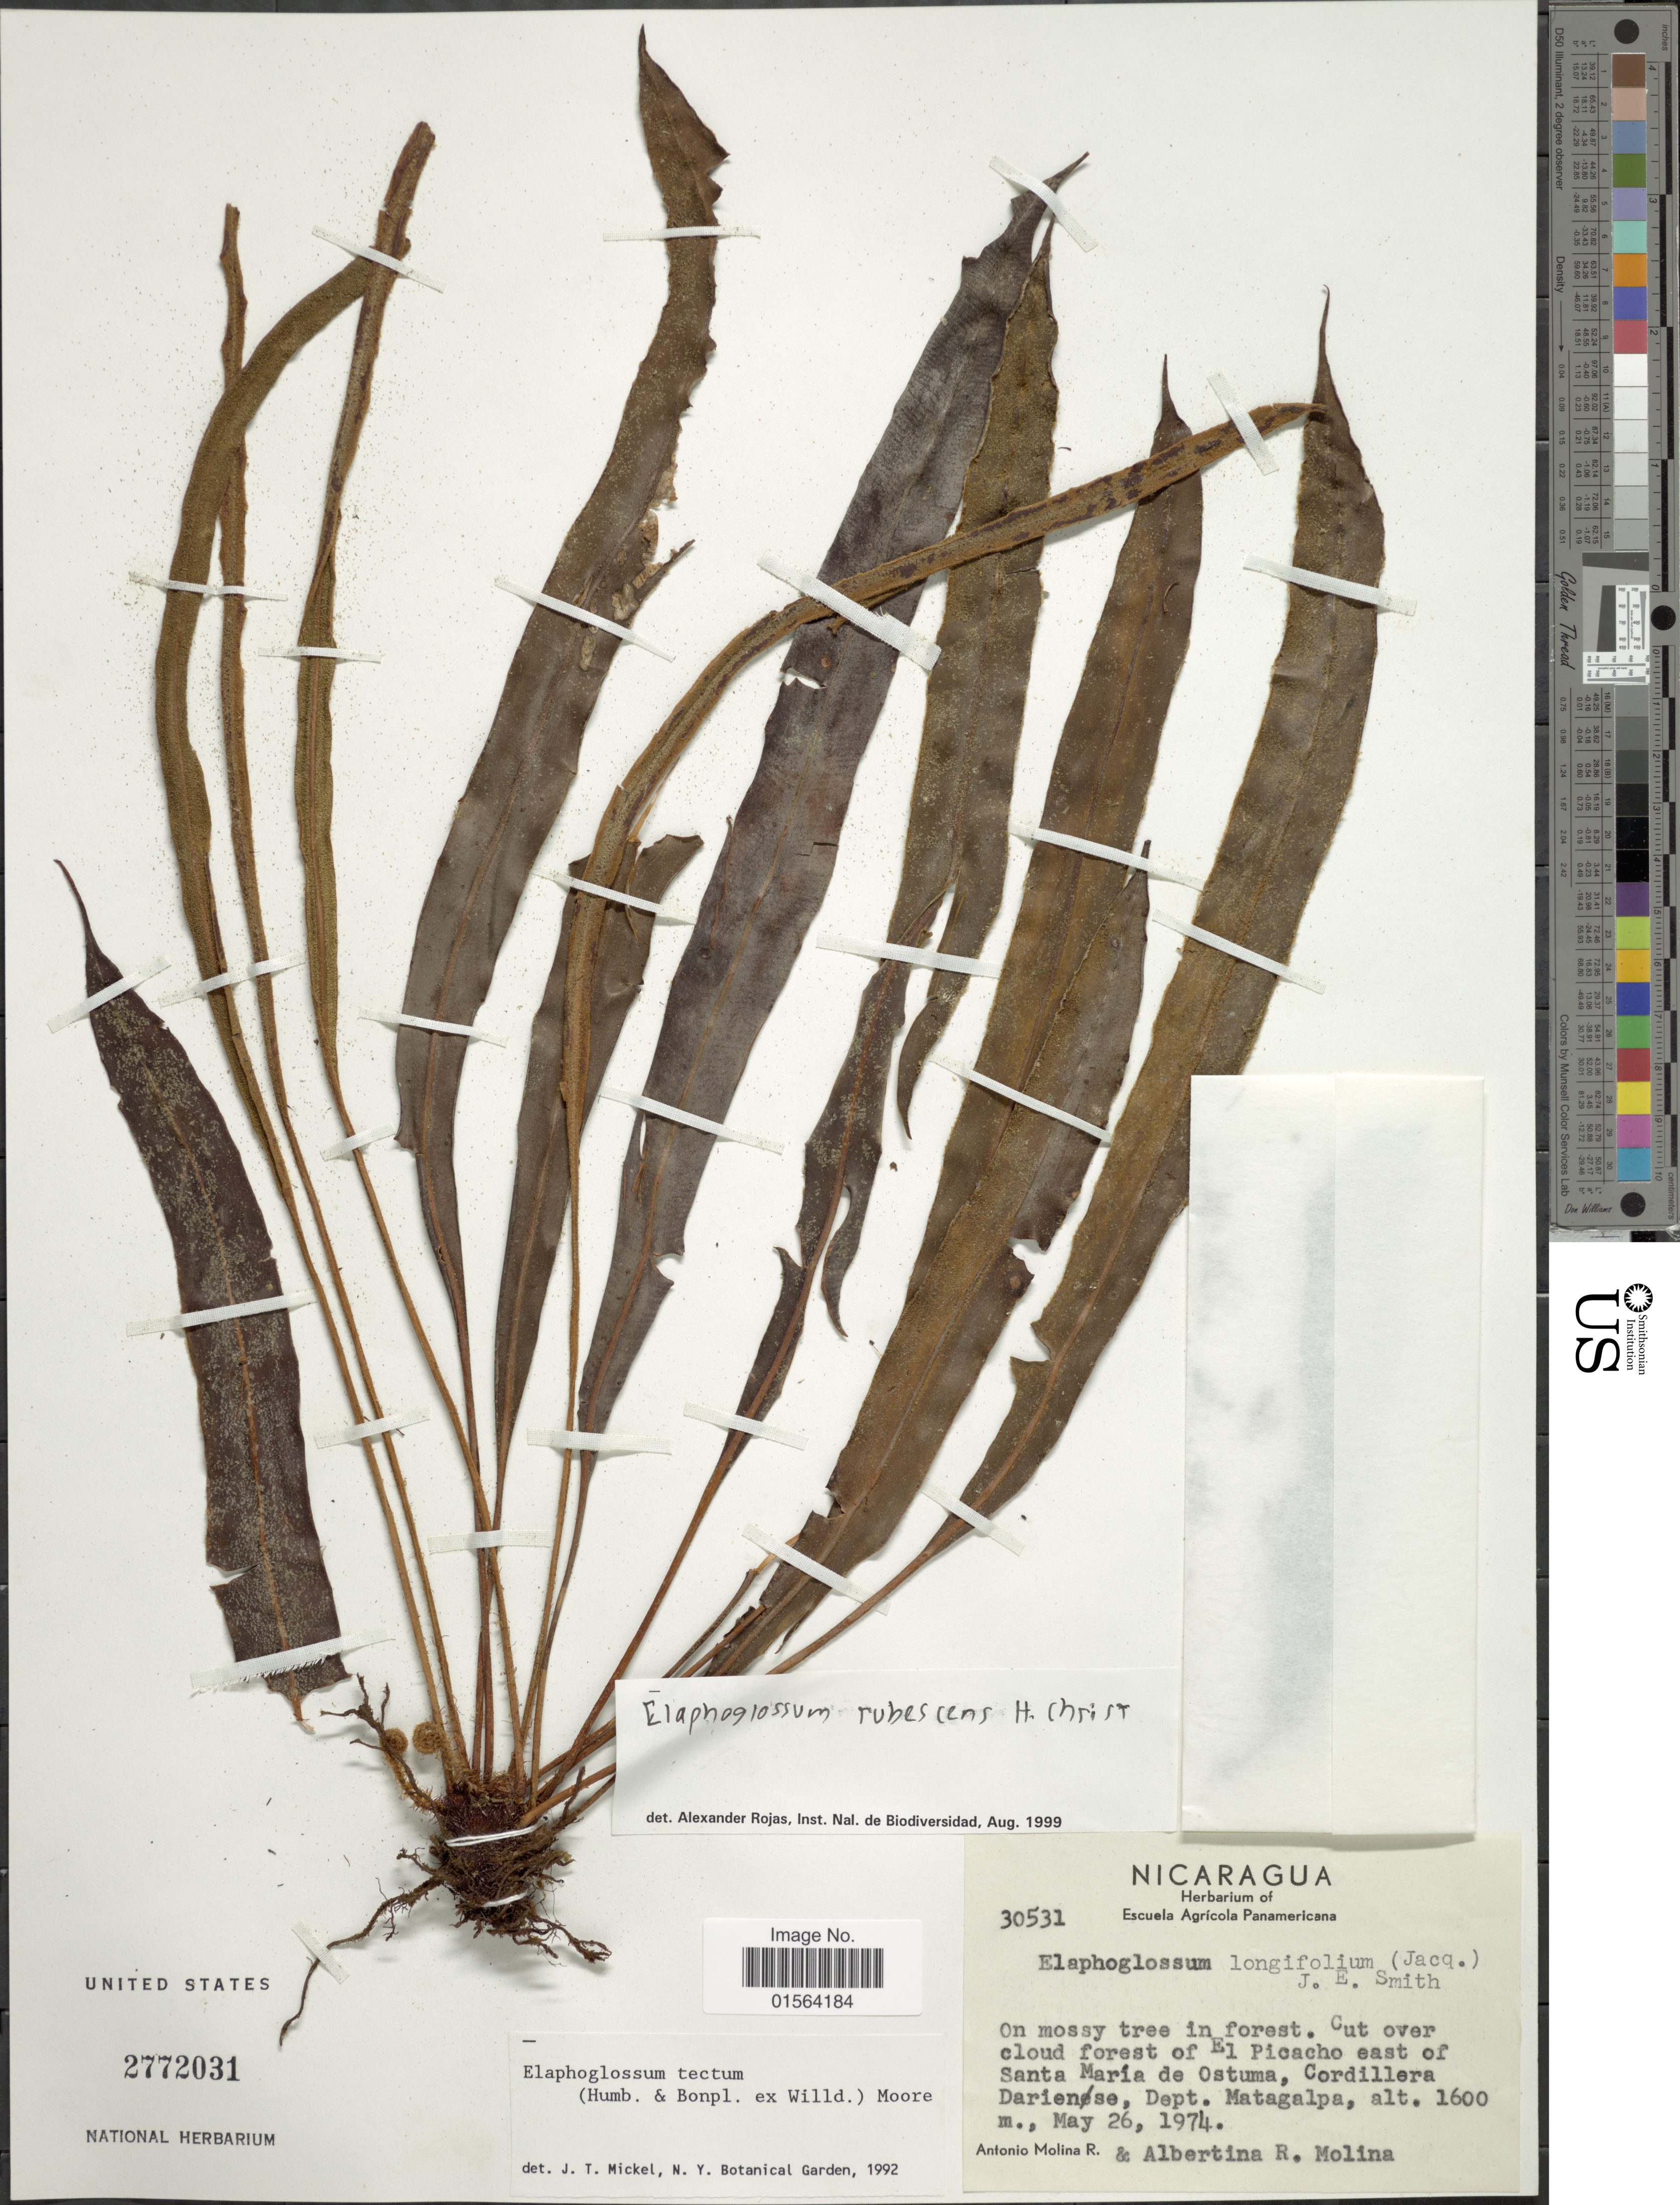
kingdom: Plantae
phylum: Tracheophyta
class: Polypodiopsida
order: Polypodiales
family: Dryopteridaceae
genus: Elaphoglossum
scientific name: Elaphoglossum latifolium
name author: (Sw.) J. Sm.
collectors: A. Molina R. & A. R. Molina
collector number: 30531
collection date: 1974-05-26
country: Nicaragua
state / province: Matagalpa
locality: Cloud forest of El Picacho east of Santa Maria de Ostuma, Cordillera Dariense, Dept. Matagalpa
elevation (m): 1600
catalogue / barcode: US 2772031